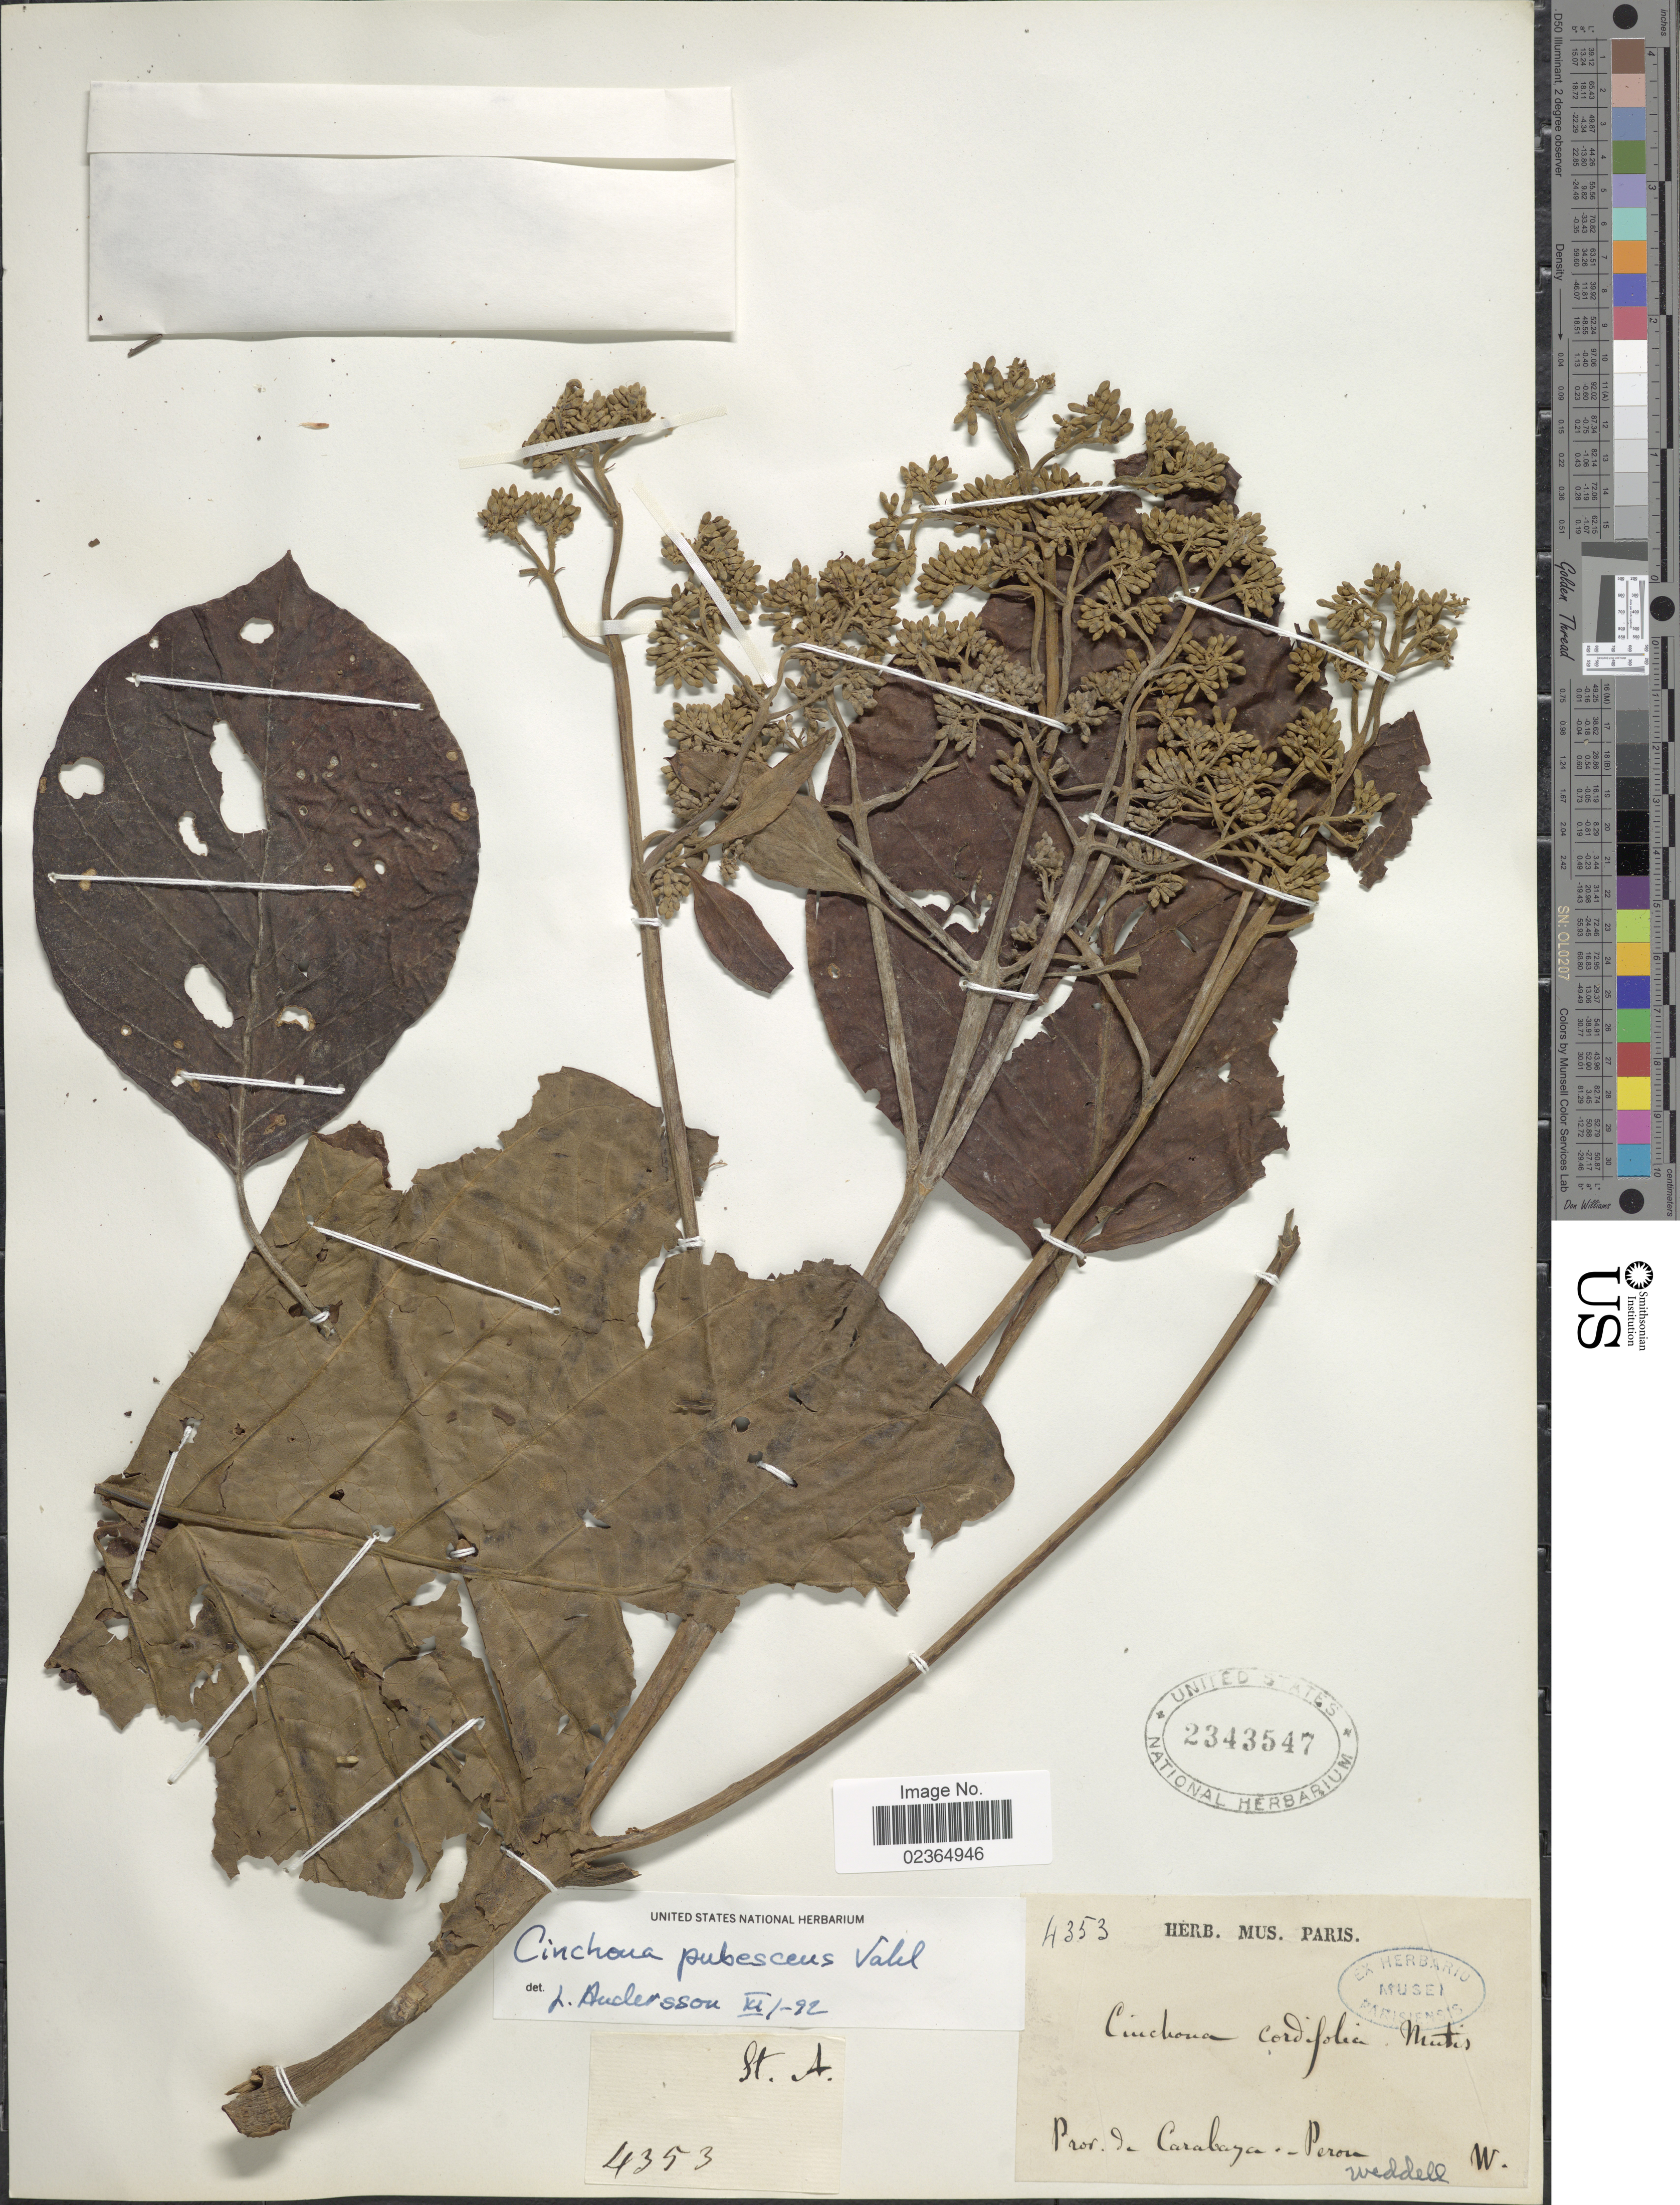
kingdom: Plantae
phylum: Tracheophyta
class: Magnoliopsida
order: Gentianales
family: Rubiaceae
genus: Cinchona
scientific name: Cinchona pubescens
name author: Vahl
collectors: -. Weddell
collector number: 4353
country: Peru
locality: Prov. de Carabaya, St. A., Perou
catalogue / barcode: US 2343547